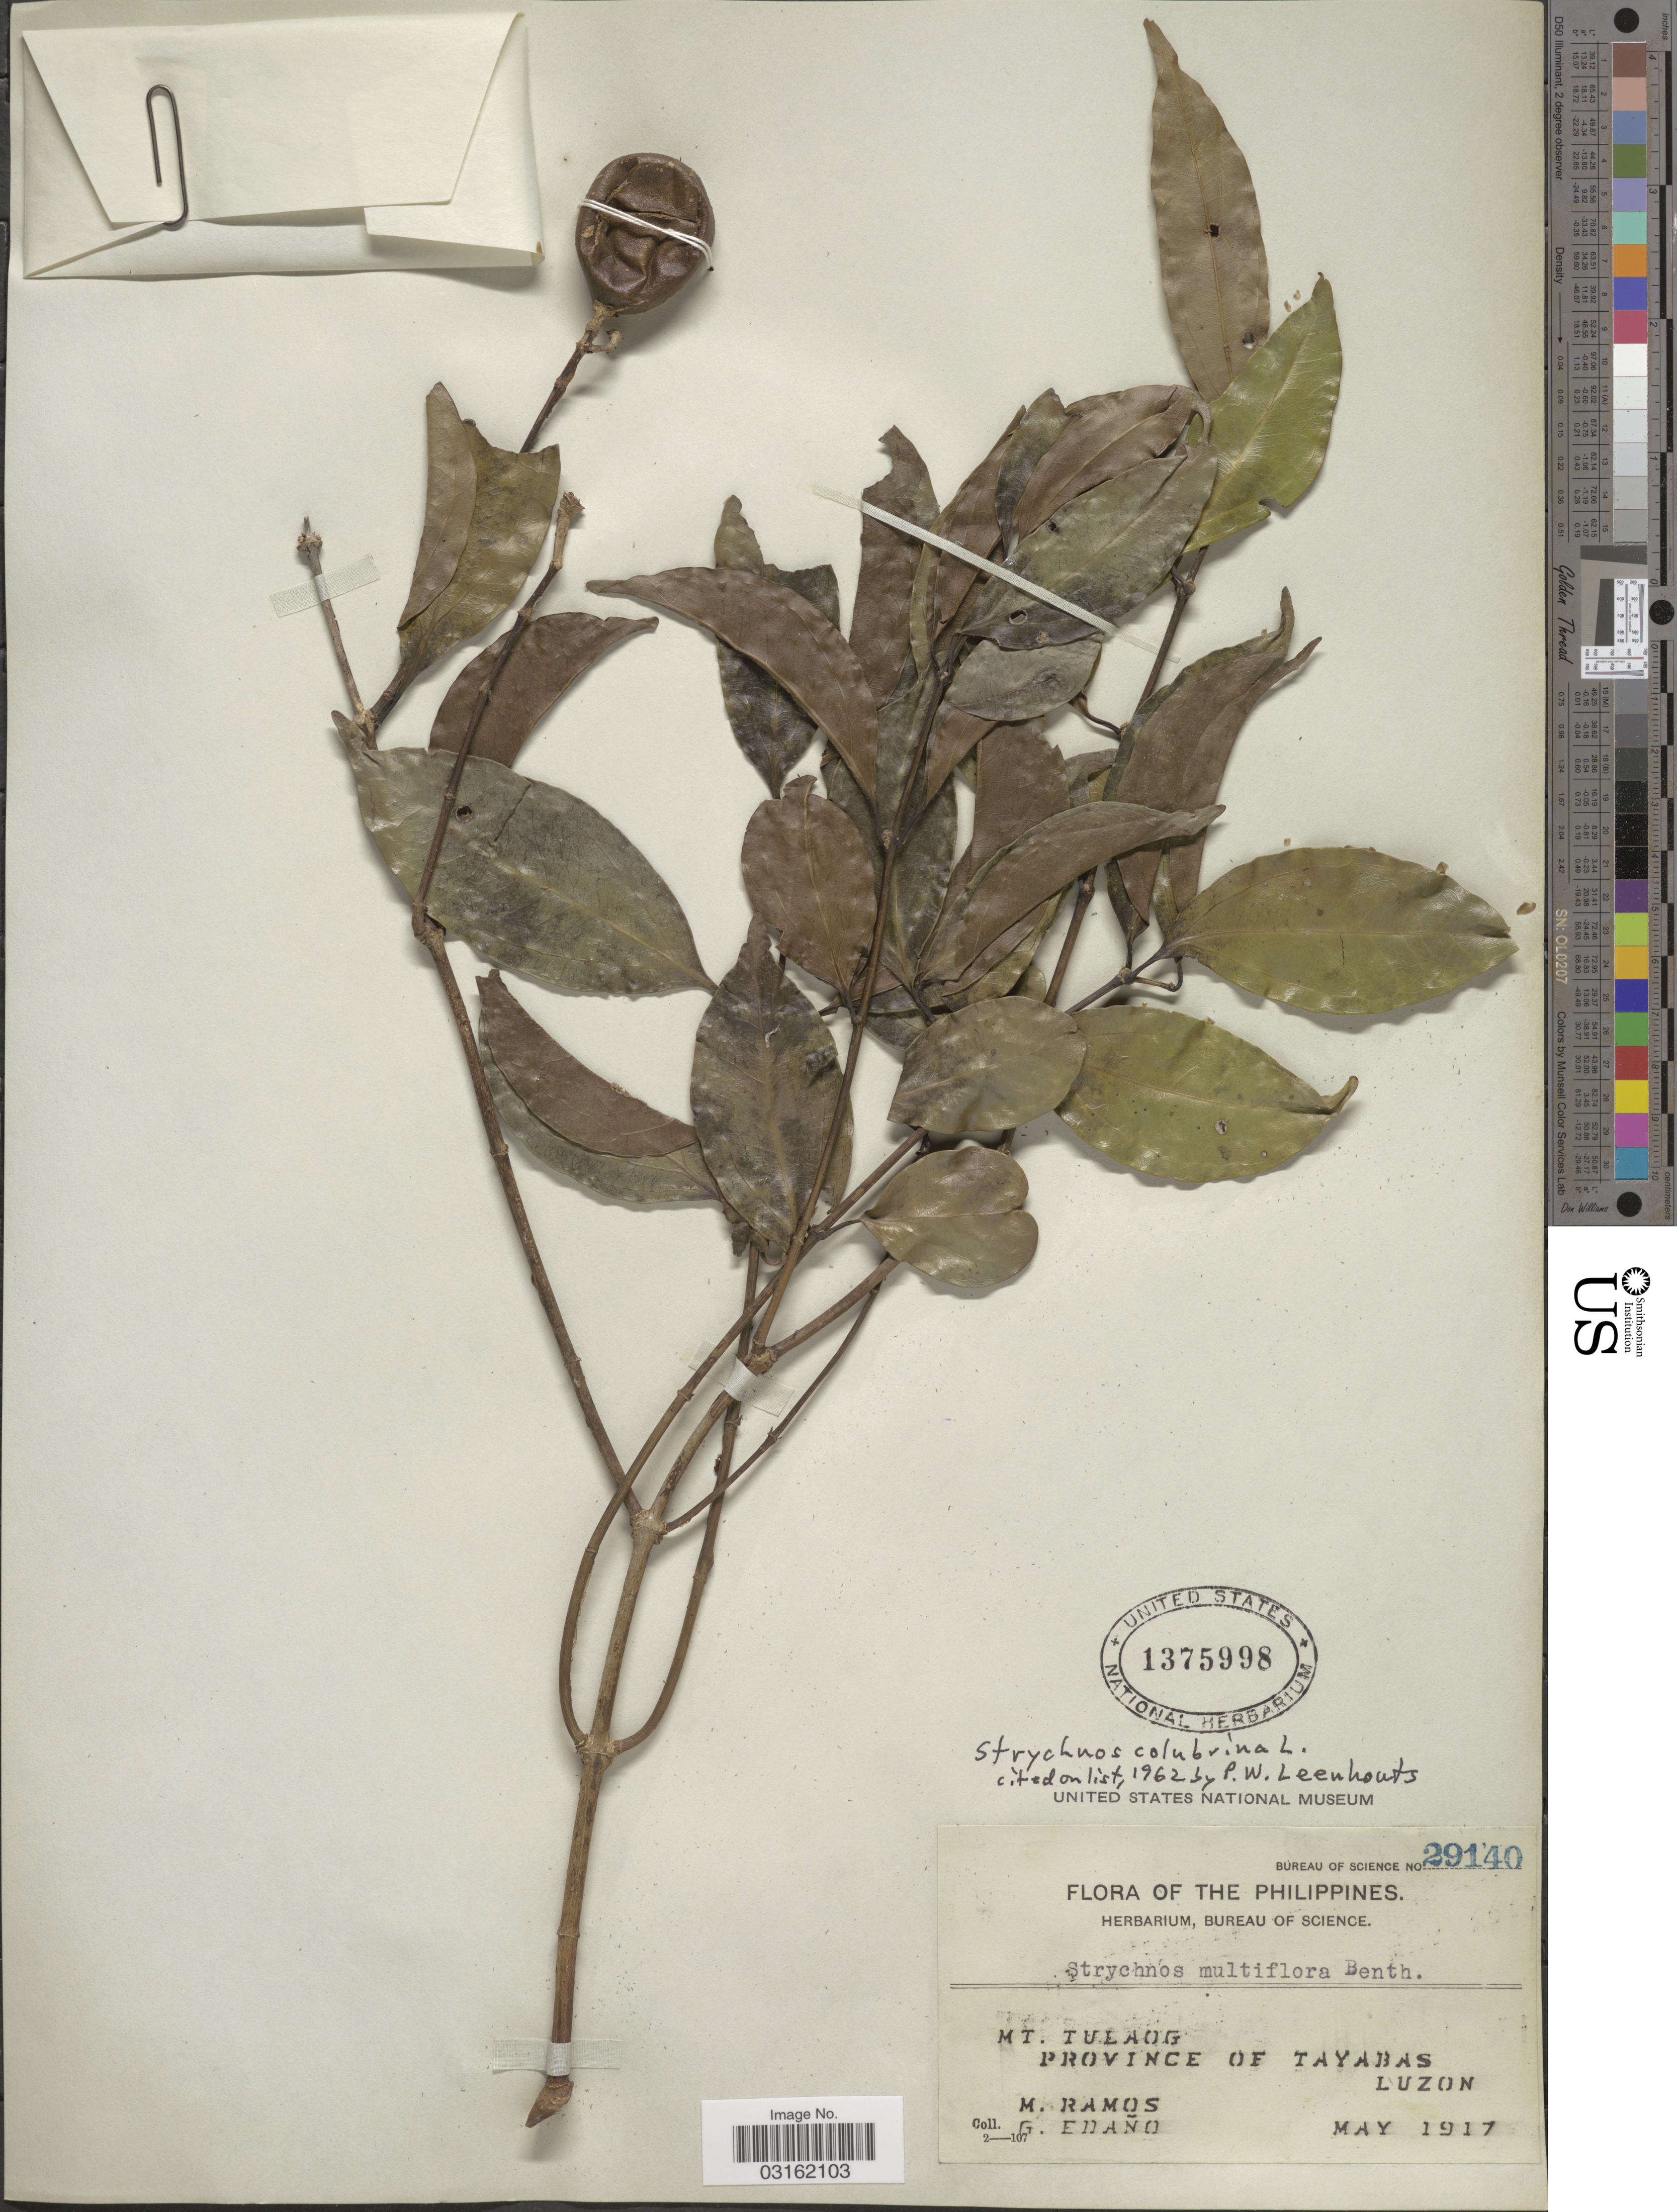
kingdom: Plantae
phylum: Tracheophyta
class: Magnoliopsida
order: Gentianales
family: Loganiaceae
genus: Strychnos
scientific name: Strychnos colubrina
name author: L.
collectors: M. Ramos & G. Edaño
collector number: Bureau of science 29140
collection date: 1917-05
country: Philippines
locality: Mt. Tulaog, Province of Tayabas, Luzon.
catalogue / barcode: US 1375998